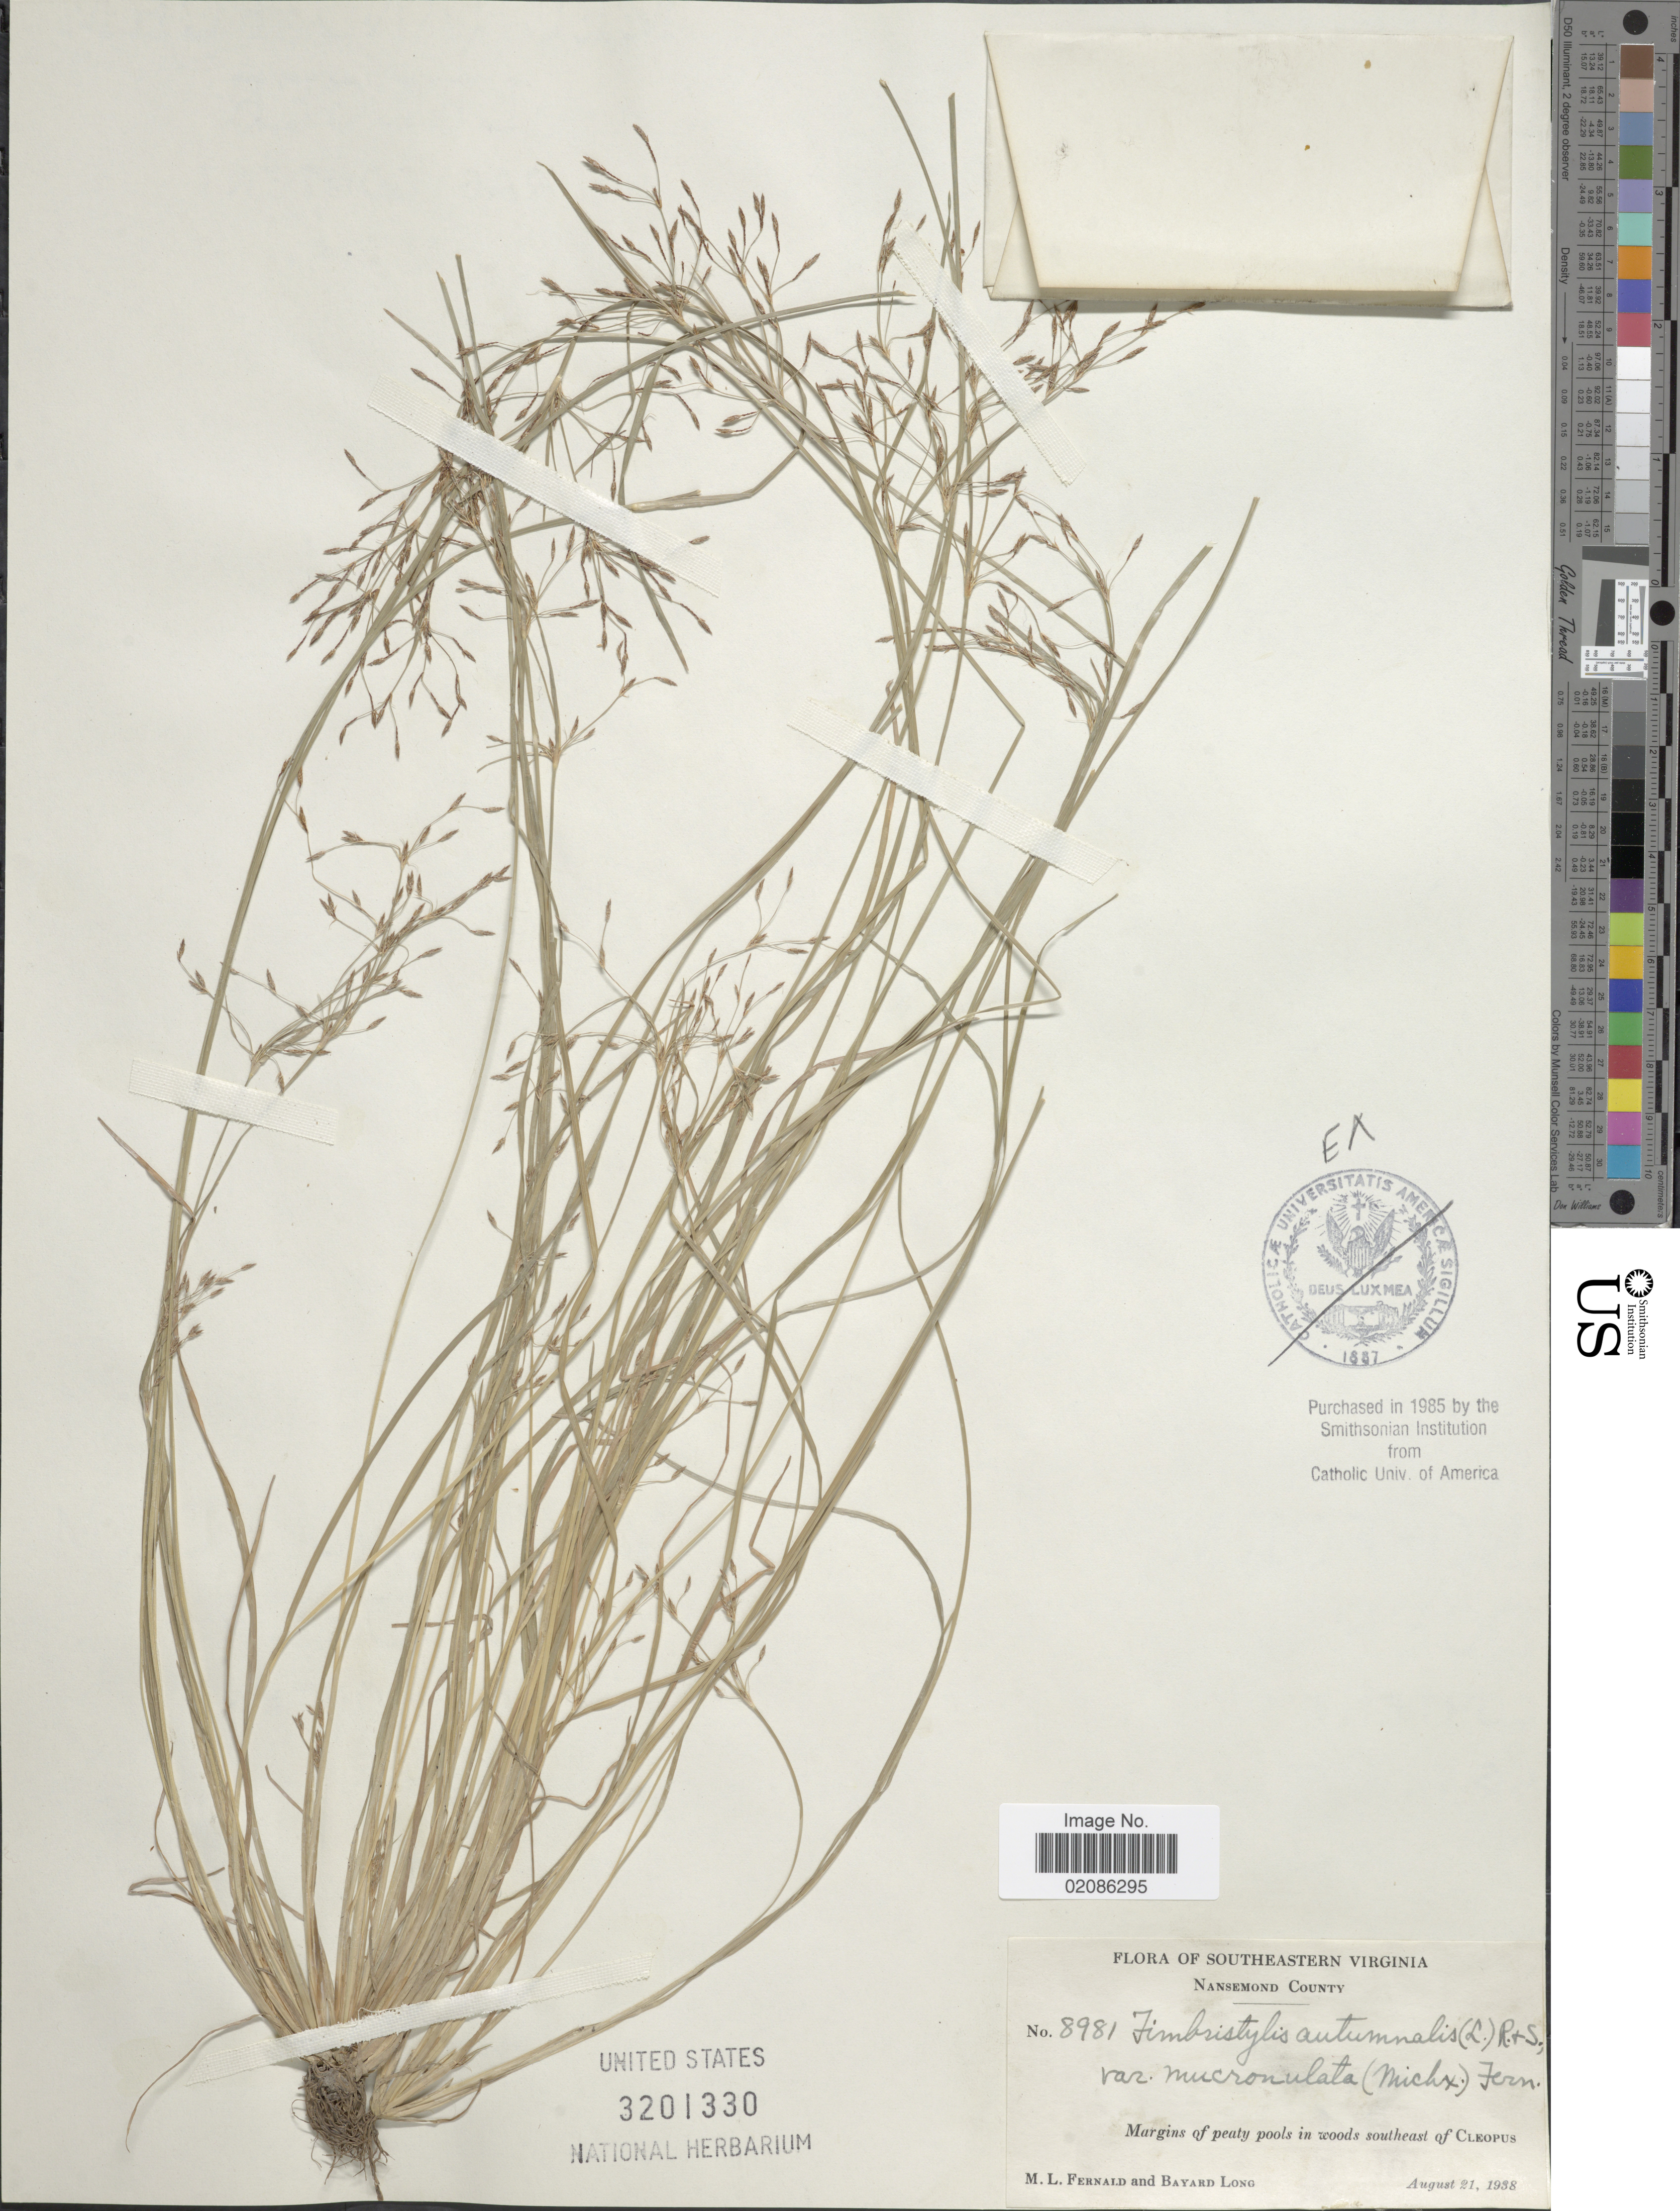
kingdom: Plantae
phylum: Tracheophyta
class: Liliopsida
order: Poales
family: Cyperaceae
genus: Fimbristylis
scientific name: Fimbristylis autumnalis (L.) Roem. & Schult.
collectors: M. L. Fernald & B. Long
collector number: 8981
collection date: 1938-08-21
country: United States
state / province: Virginia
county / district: City of Suffolk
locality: Southeastern Virginia, Nansemond County, Margins of peaty pools in woods southeast of Cleopus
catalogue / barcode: US 3201330